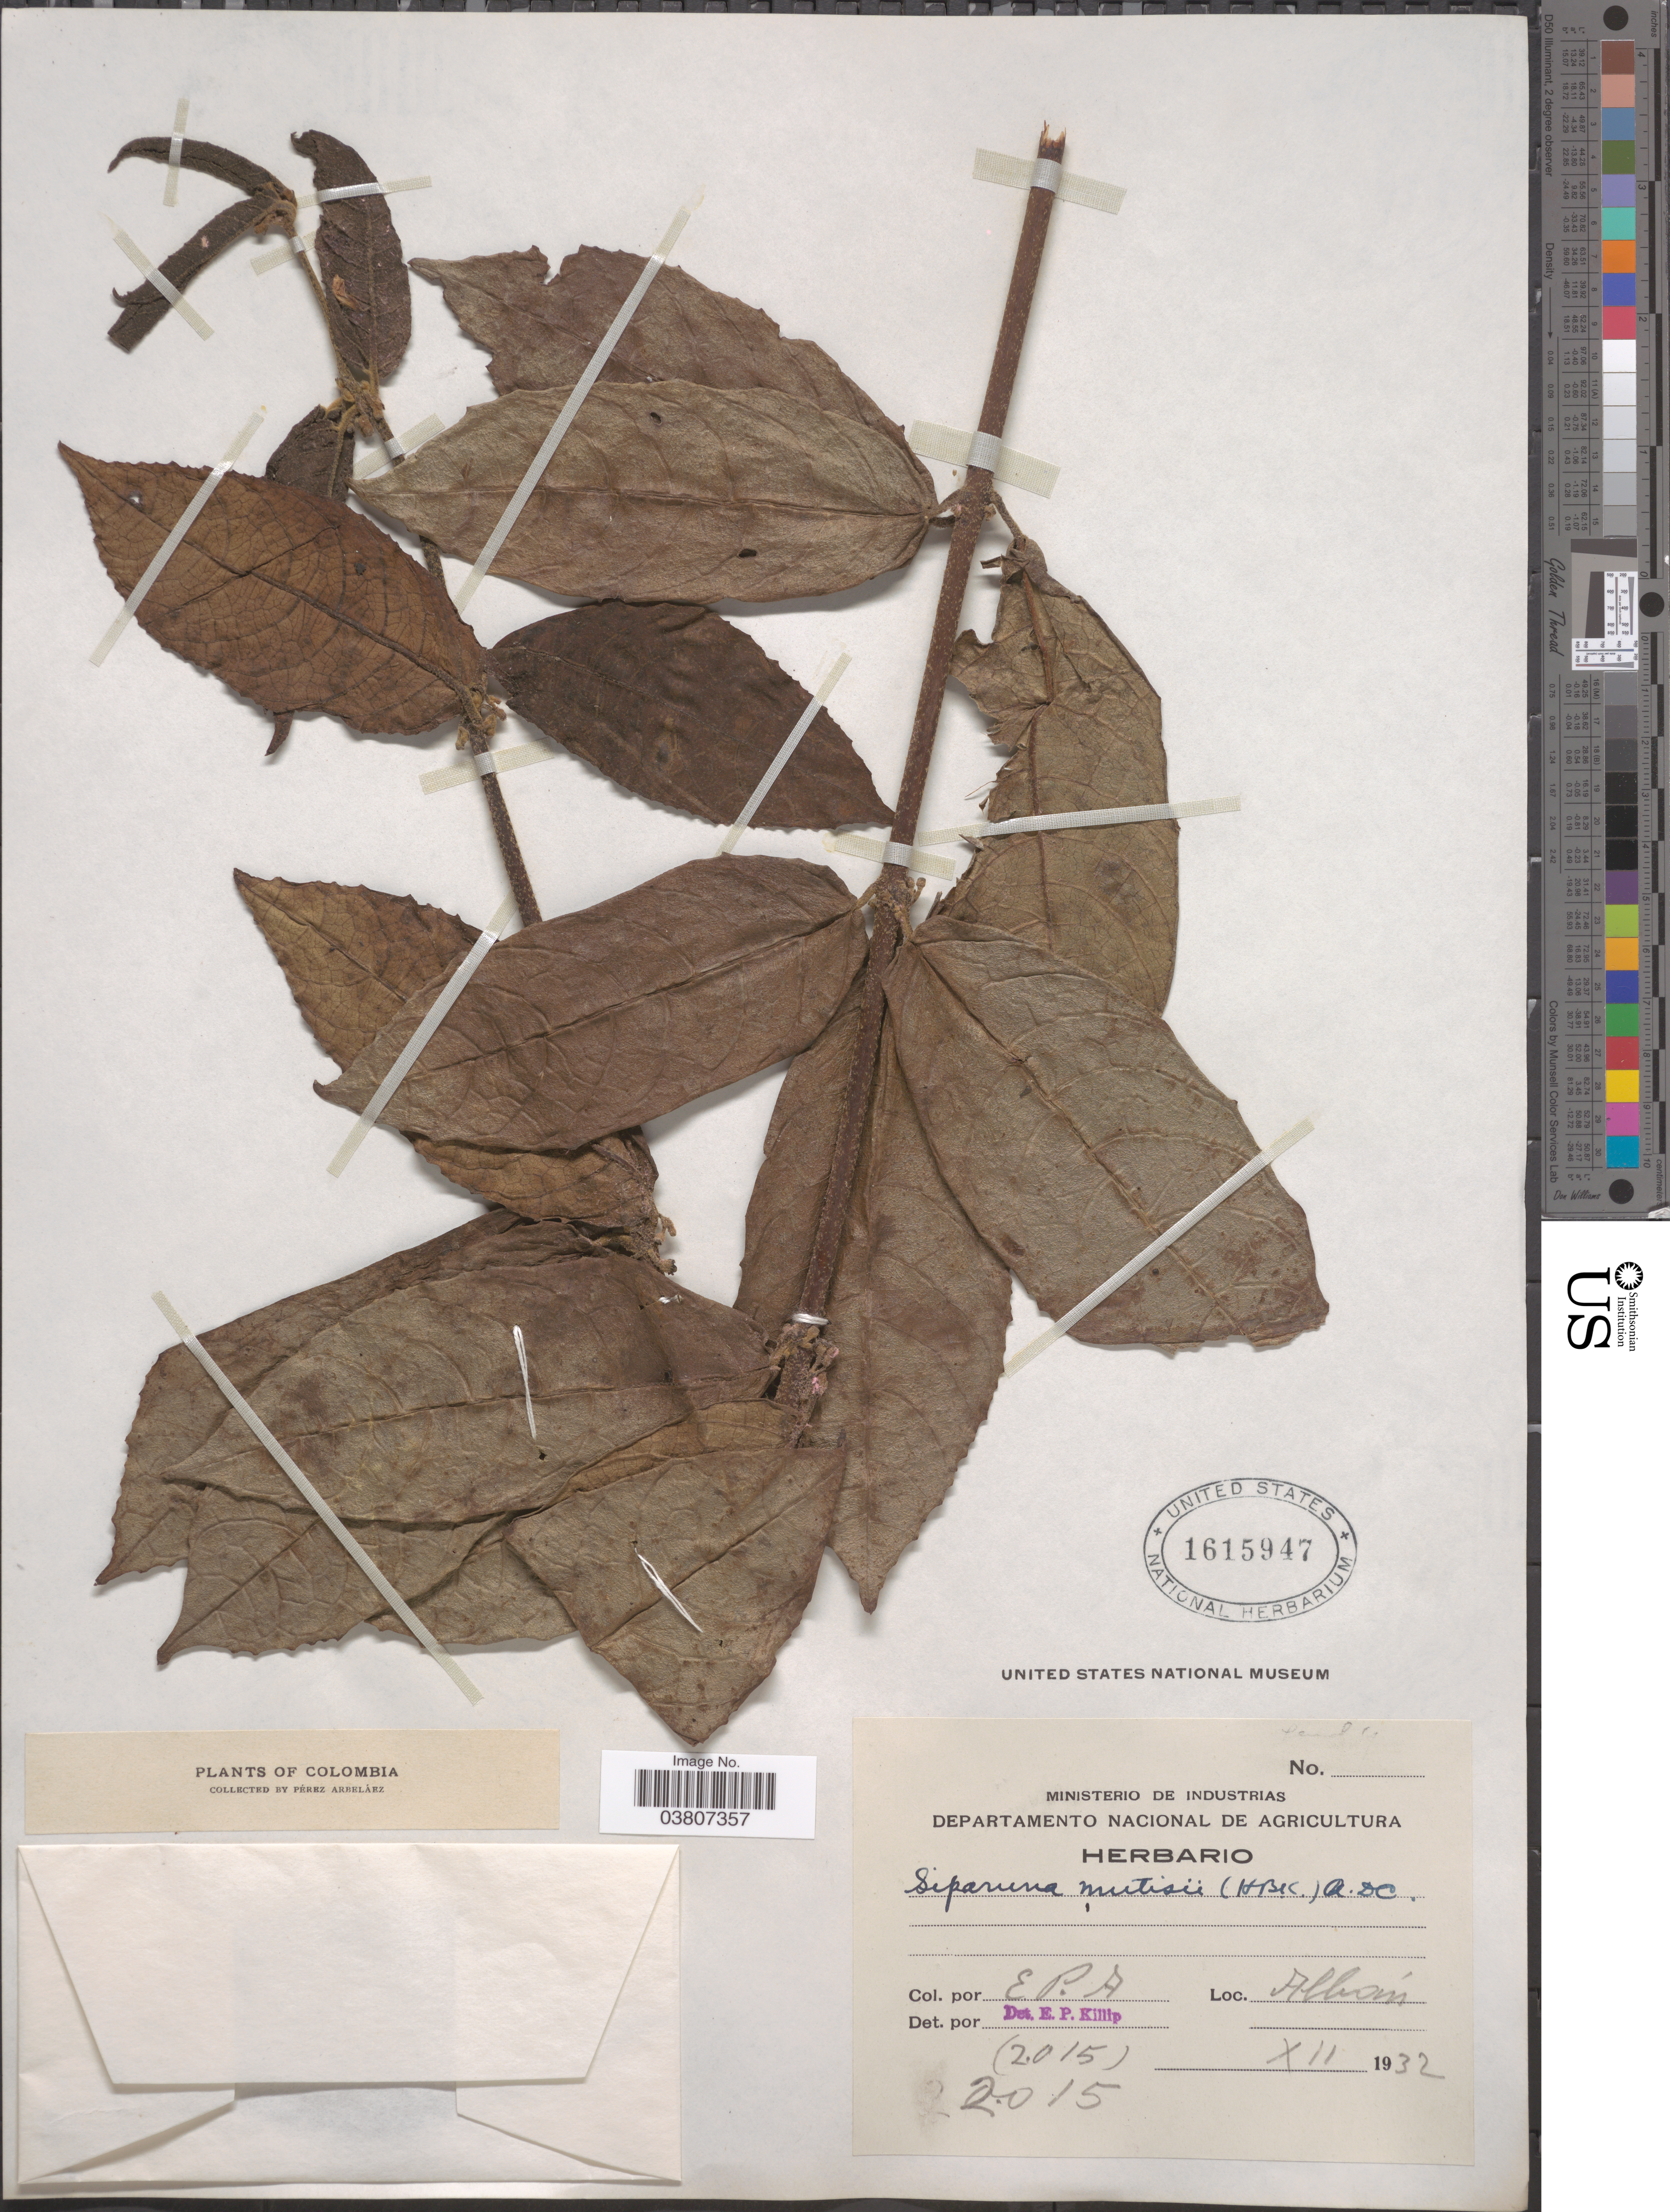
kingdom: Plantae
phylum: Tracheophyta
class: Magnoliopsida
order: Laurales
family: Siparunaceae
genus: Siparuna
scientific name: Siparuna mutisii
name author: (Kunth) A. DC.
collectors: E. Pérez Arbeláez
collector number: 2015?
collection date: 1932-12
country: Colombia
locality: Albán.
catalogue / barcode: US 1615947